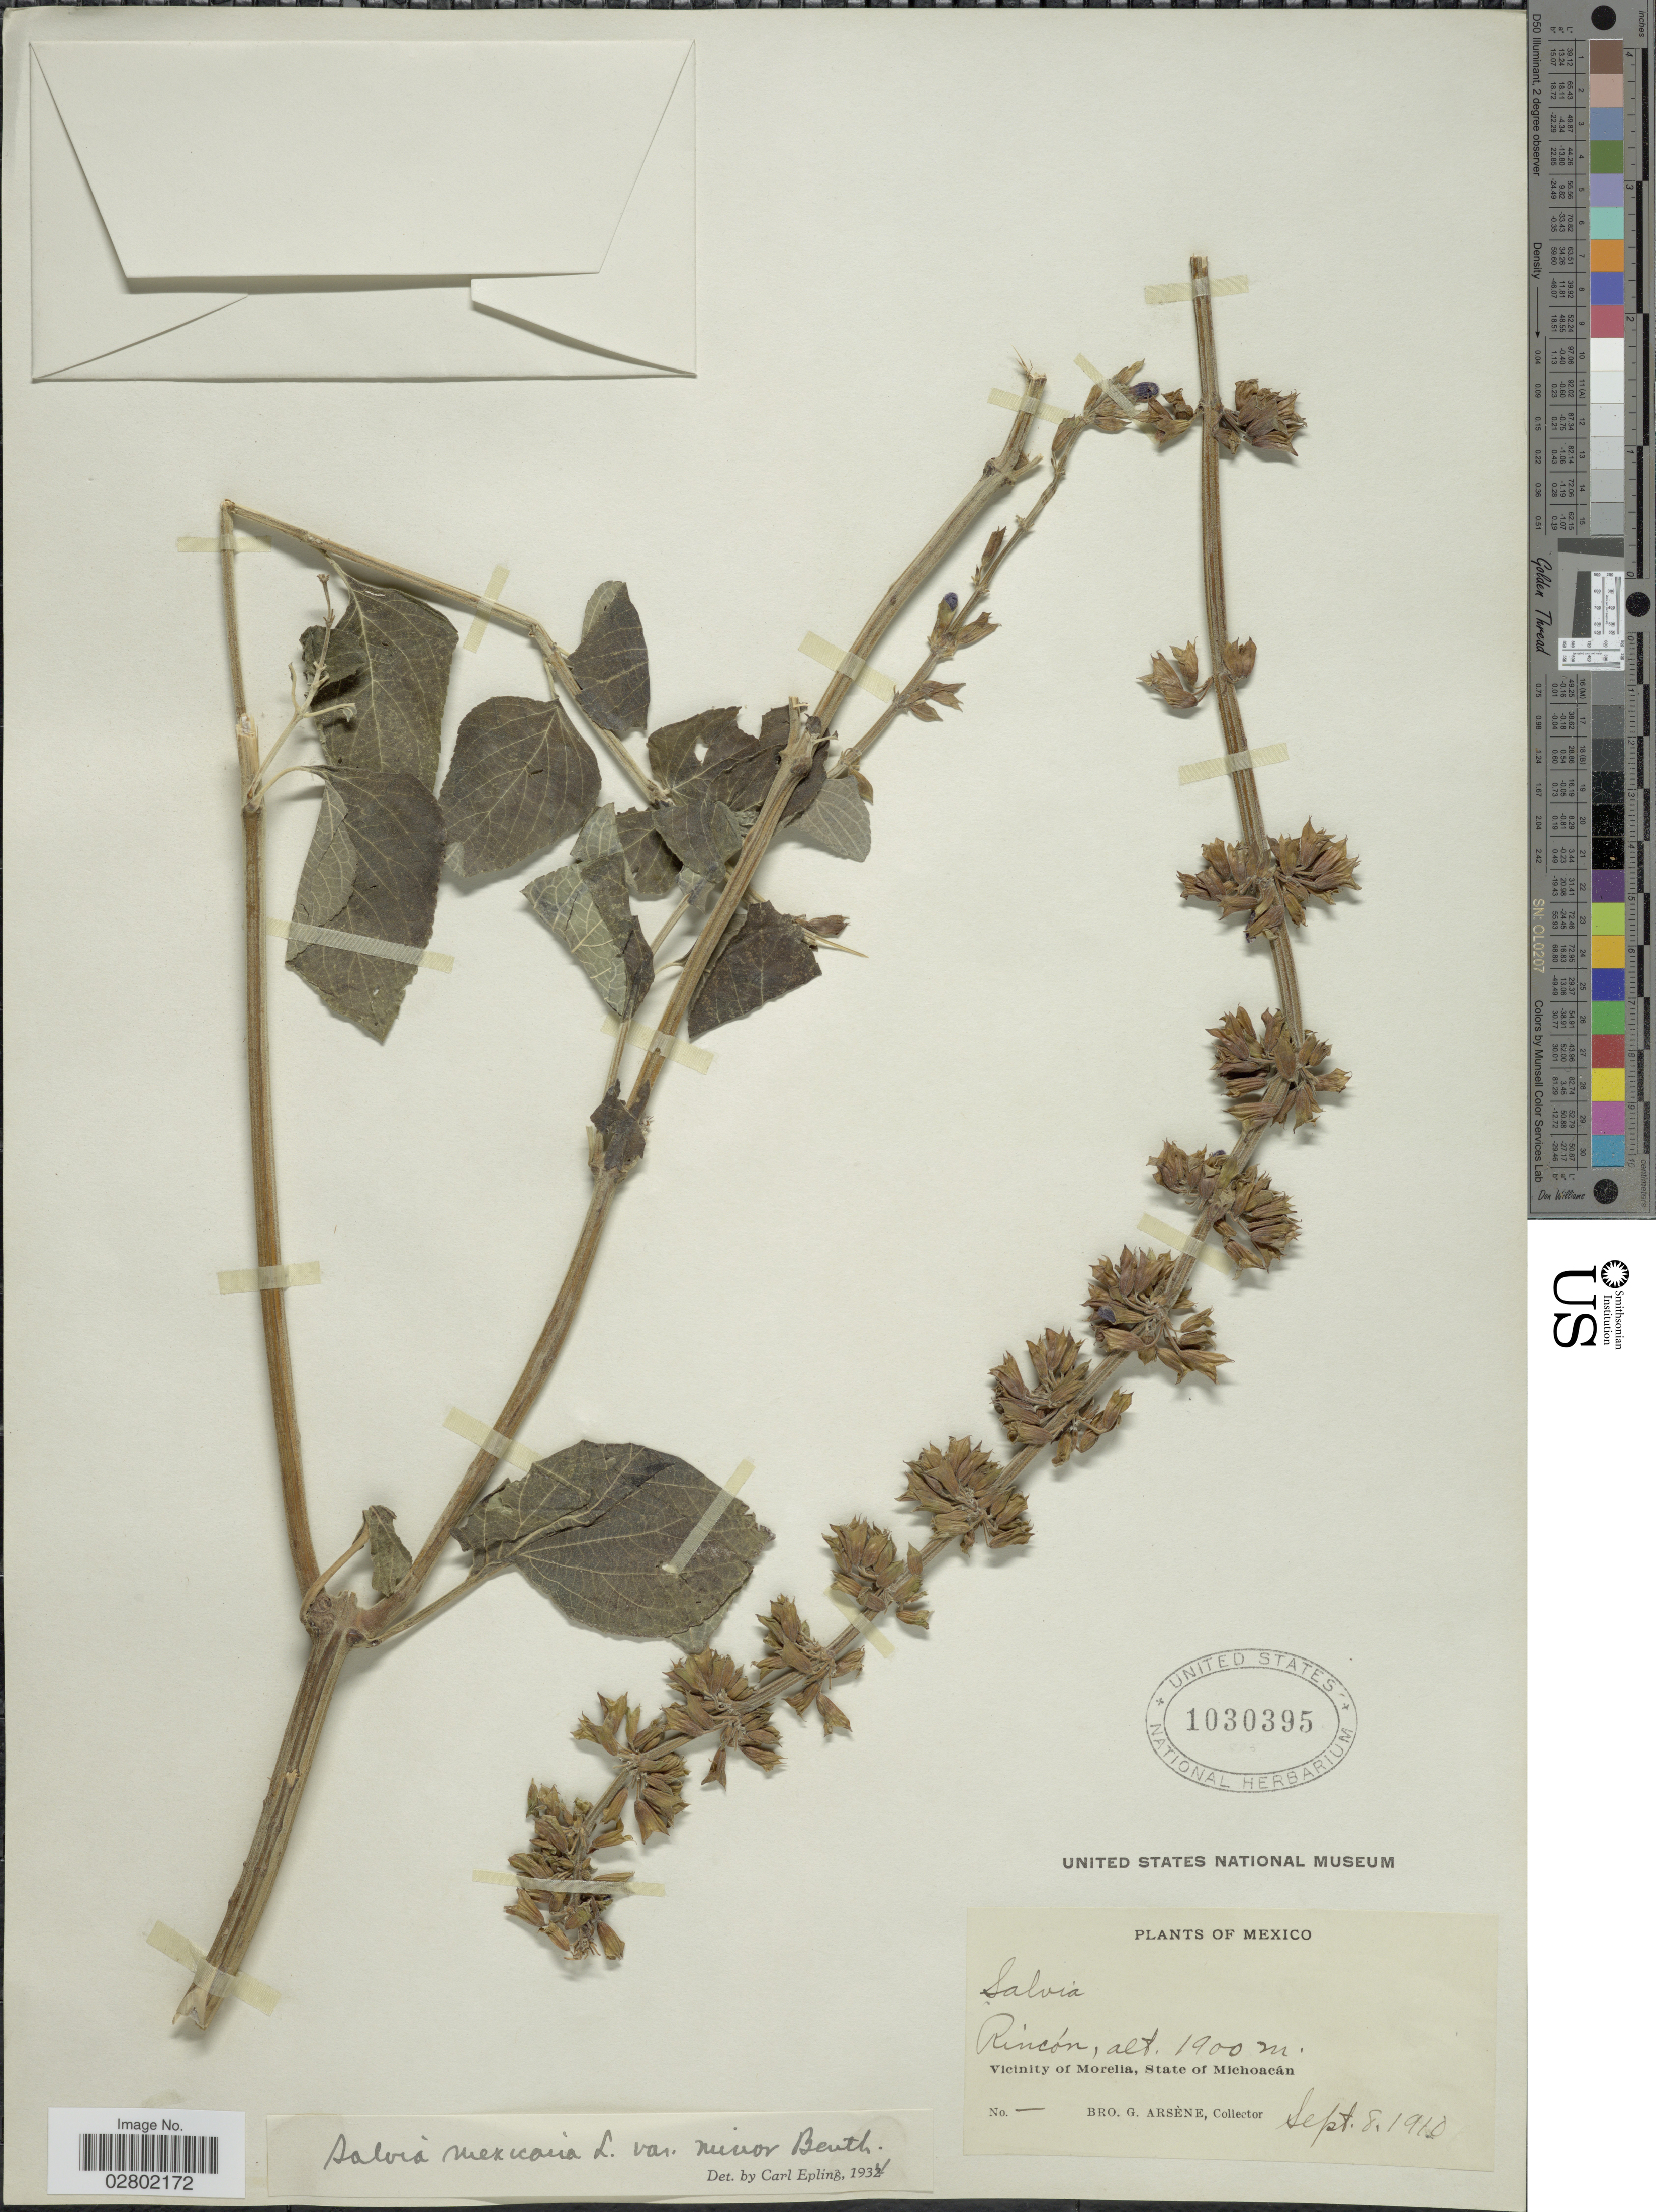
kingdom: Plantae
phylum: Tracheophyta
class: Magnoliopsida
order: Lamiales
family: Lamiaceae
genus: Salvia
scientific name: Salvia mexicana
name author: L.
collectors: Bro. G. Arsène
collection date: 1910-09-08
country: Mexico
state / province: Michoacán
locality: Rincón, Vicinity of Morelia.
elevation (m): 1900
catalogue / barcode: US 1030395